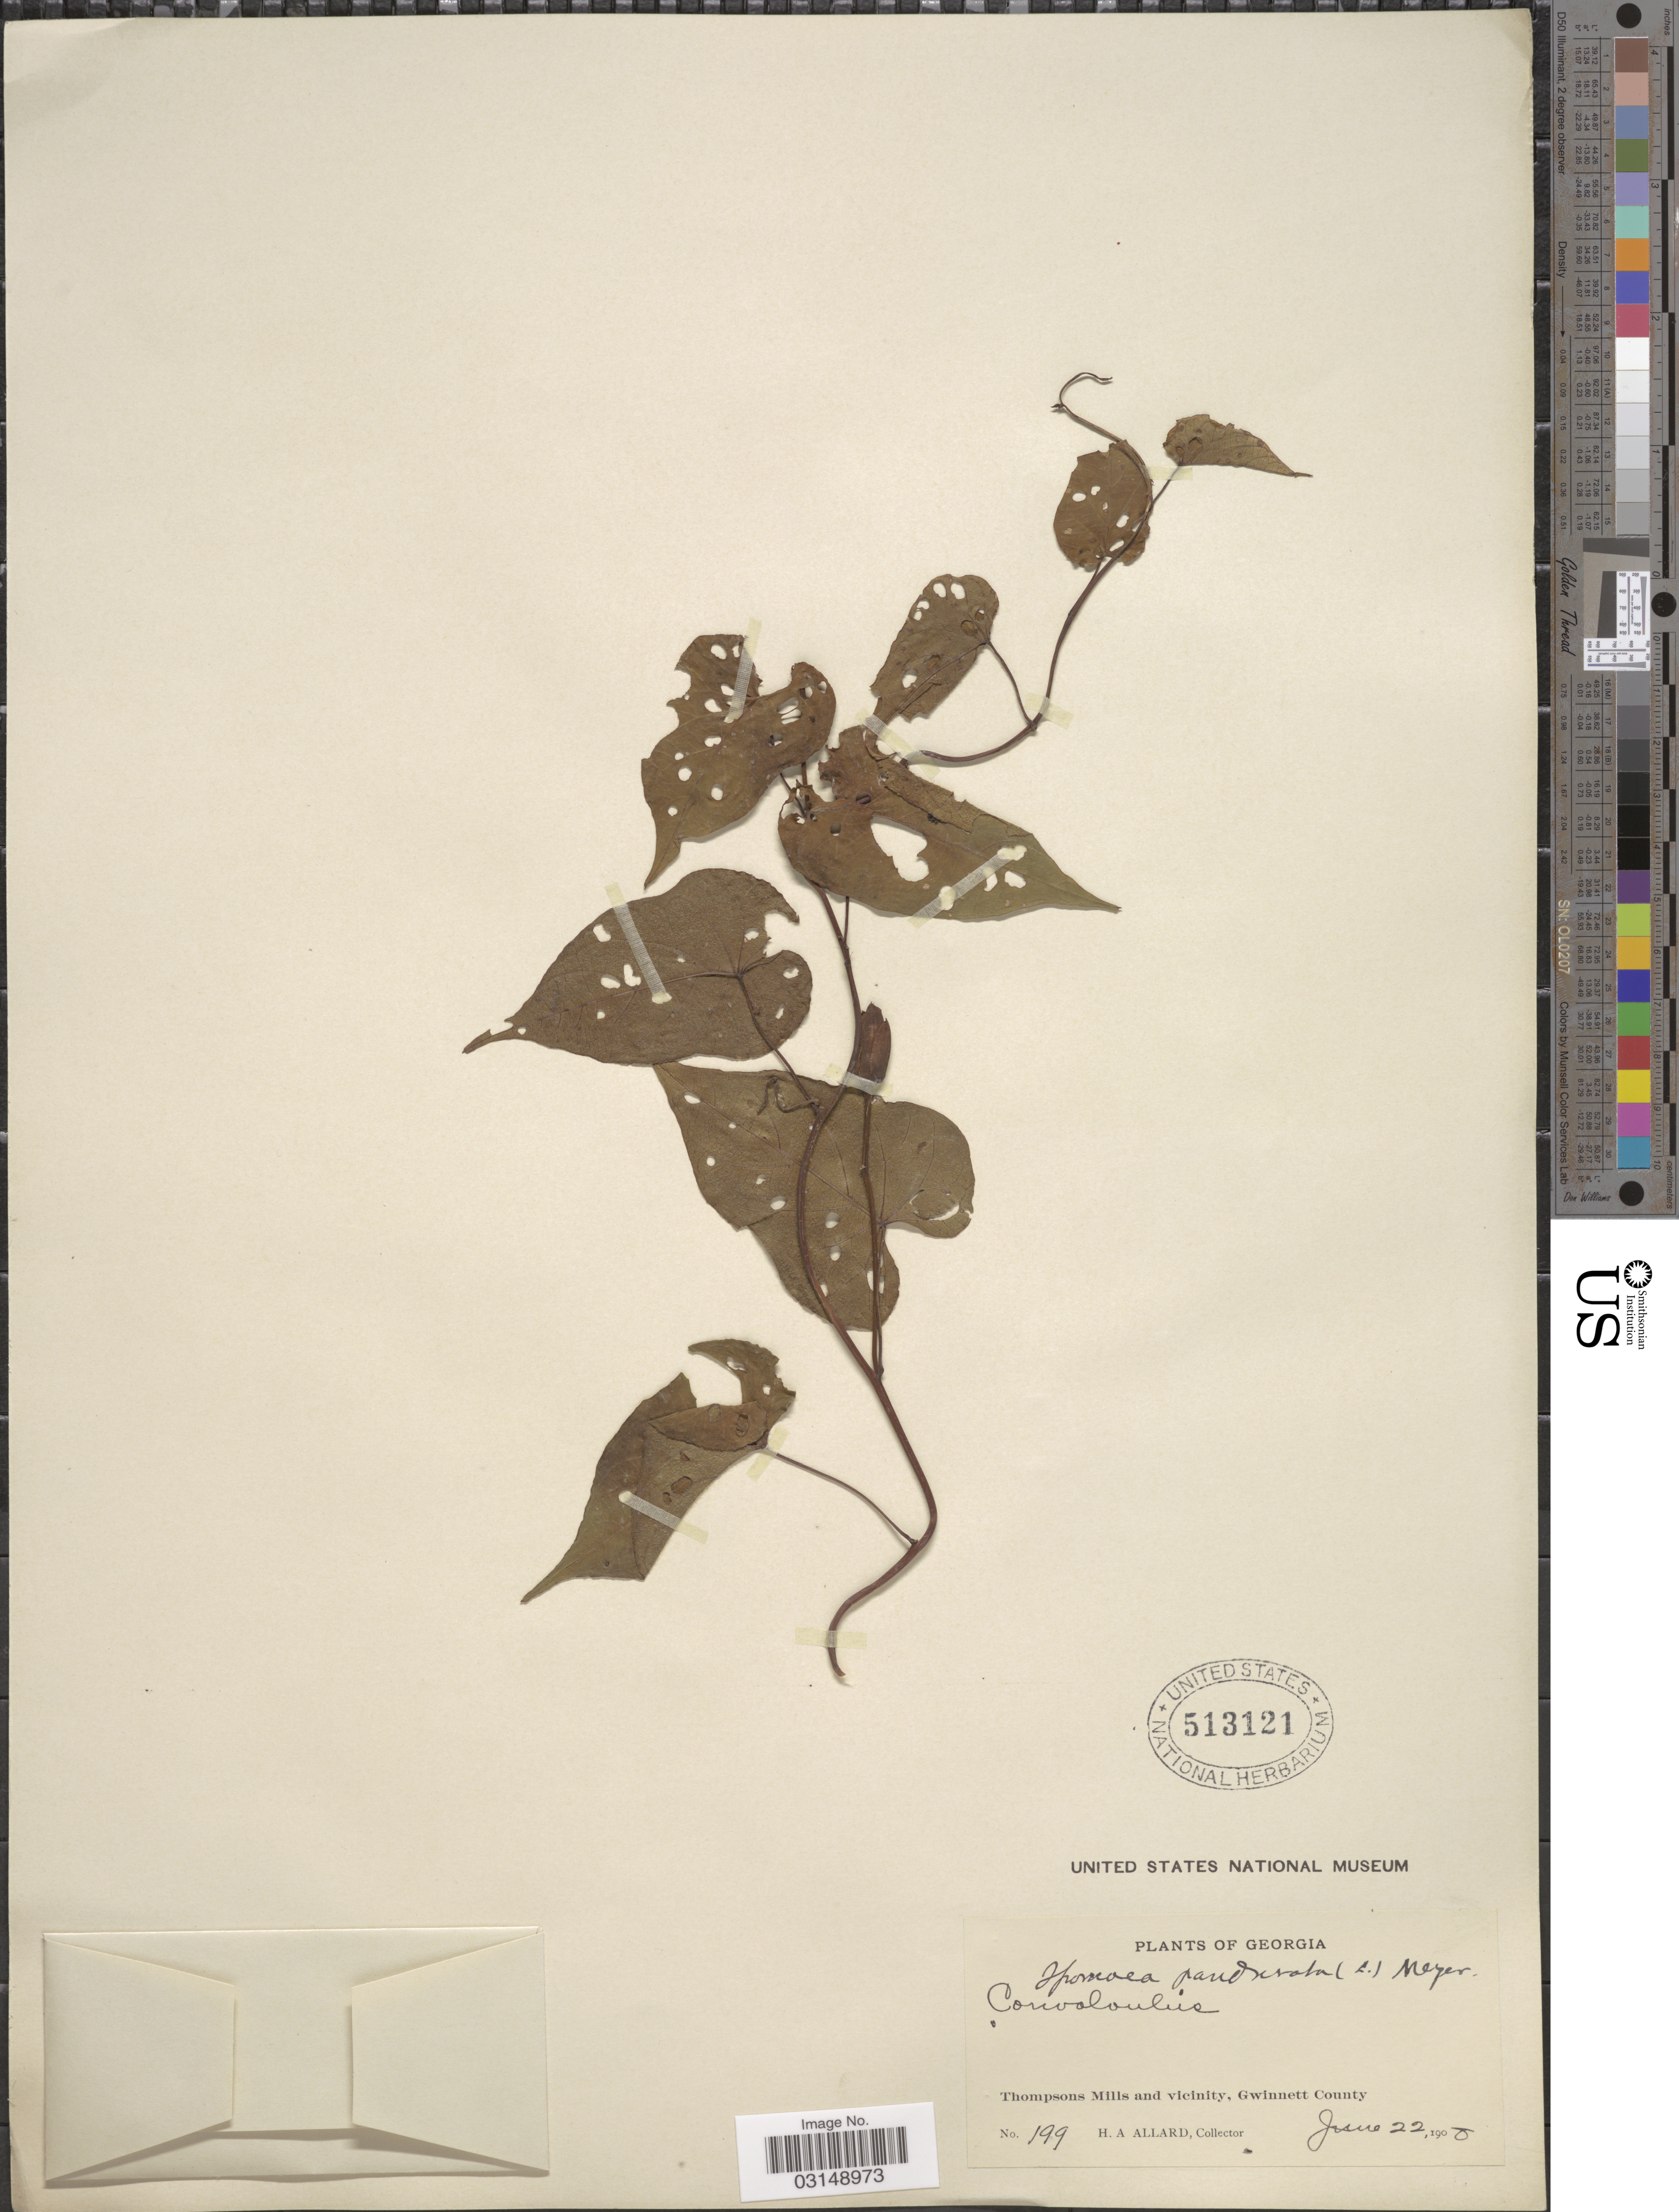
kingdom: Plantae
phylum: Tracheophyta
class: Magnoliopsida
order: Solanales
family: Convolvulaceae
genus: Ipomoea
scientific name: Ipomoea pandurata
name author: (L.) G. Mey.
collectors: H. A. Allard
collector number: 199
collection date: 1908-06-22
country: United States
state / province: Georgia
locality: Thompsons Mills and vicinity, Gwinett County.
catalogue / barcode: US 513121